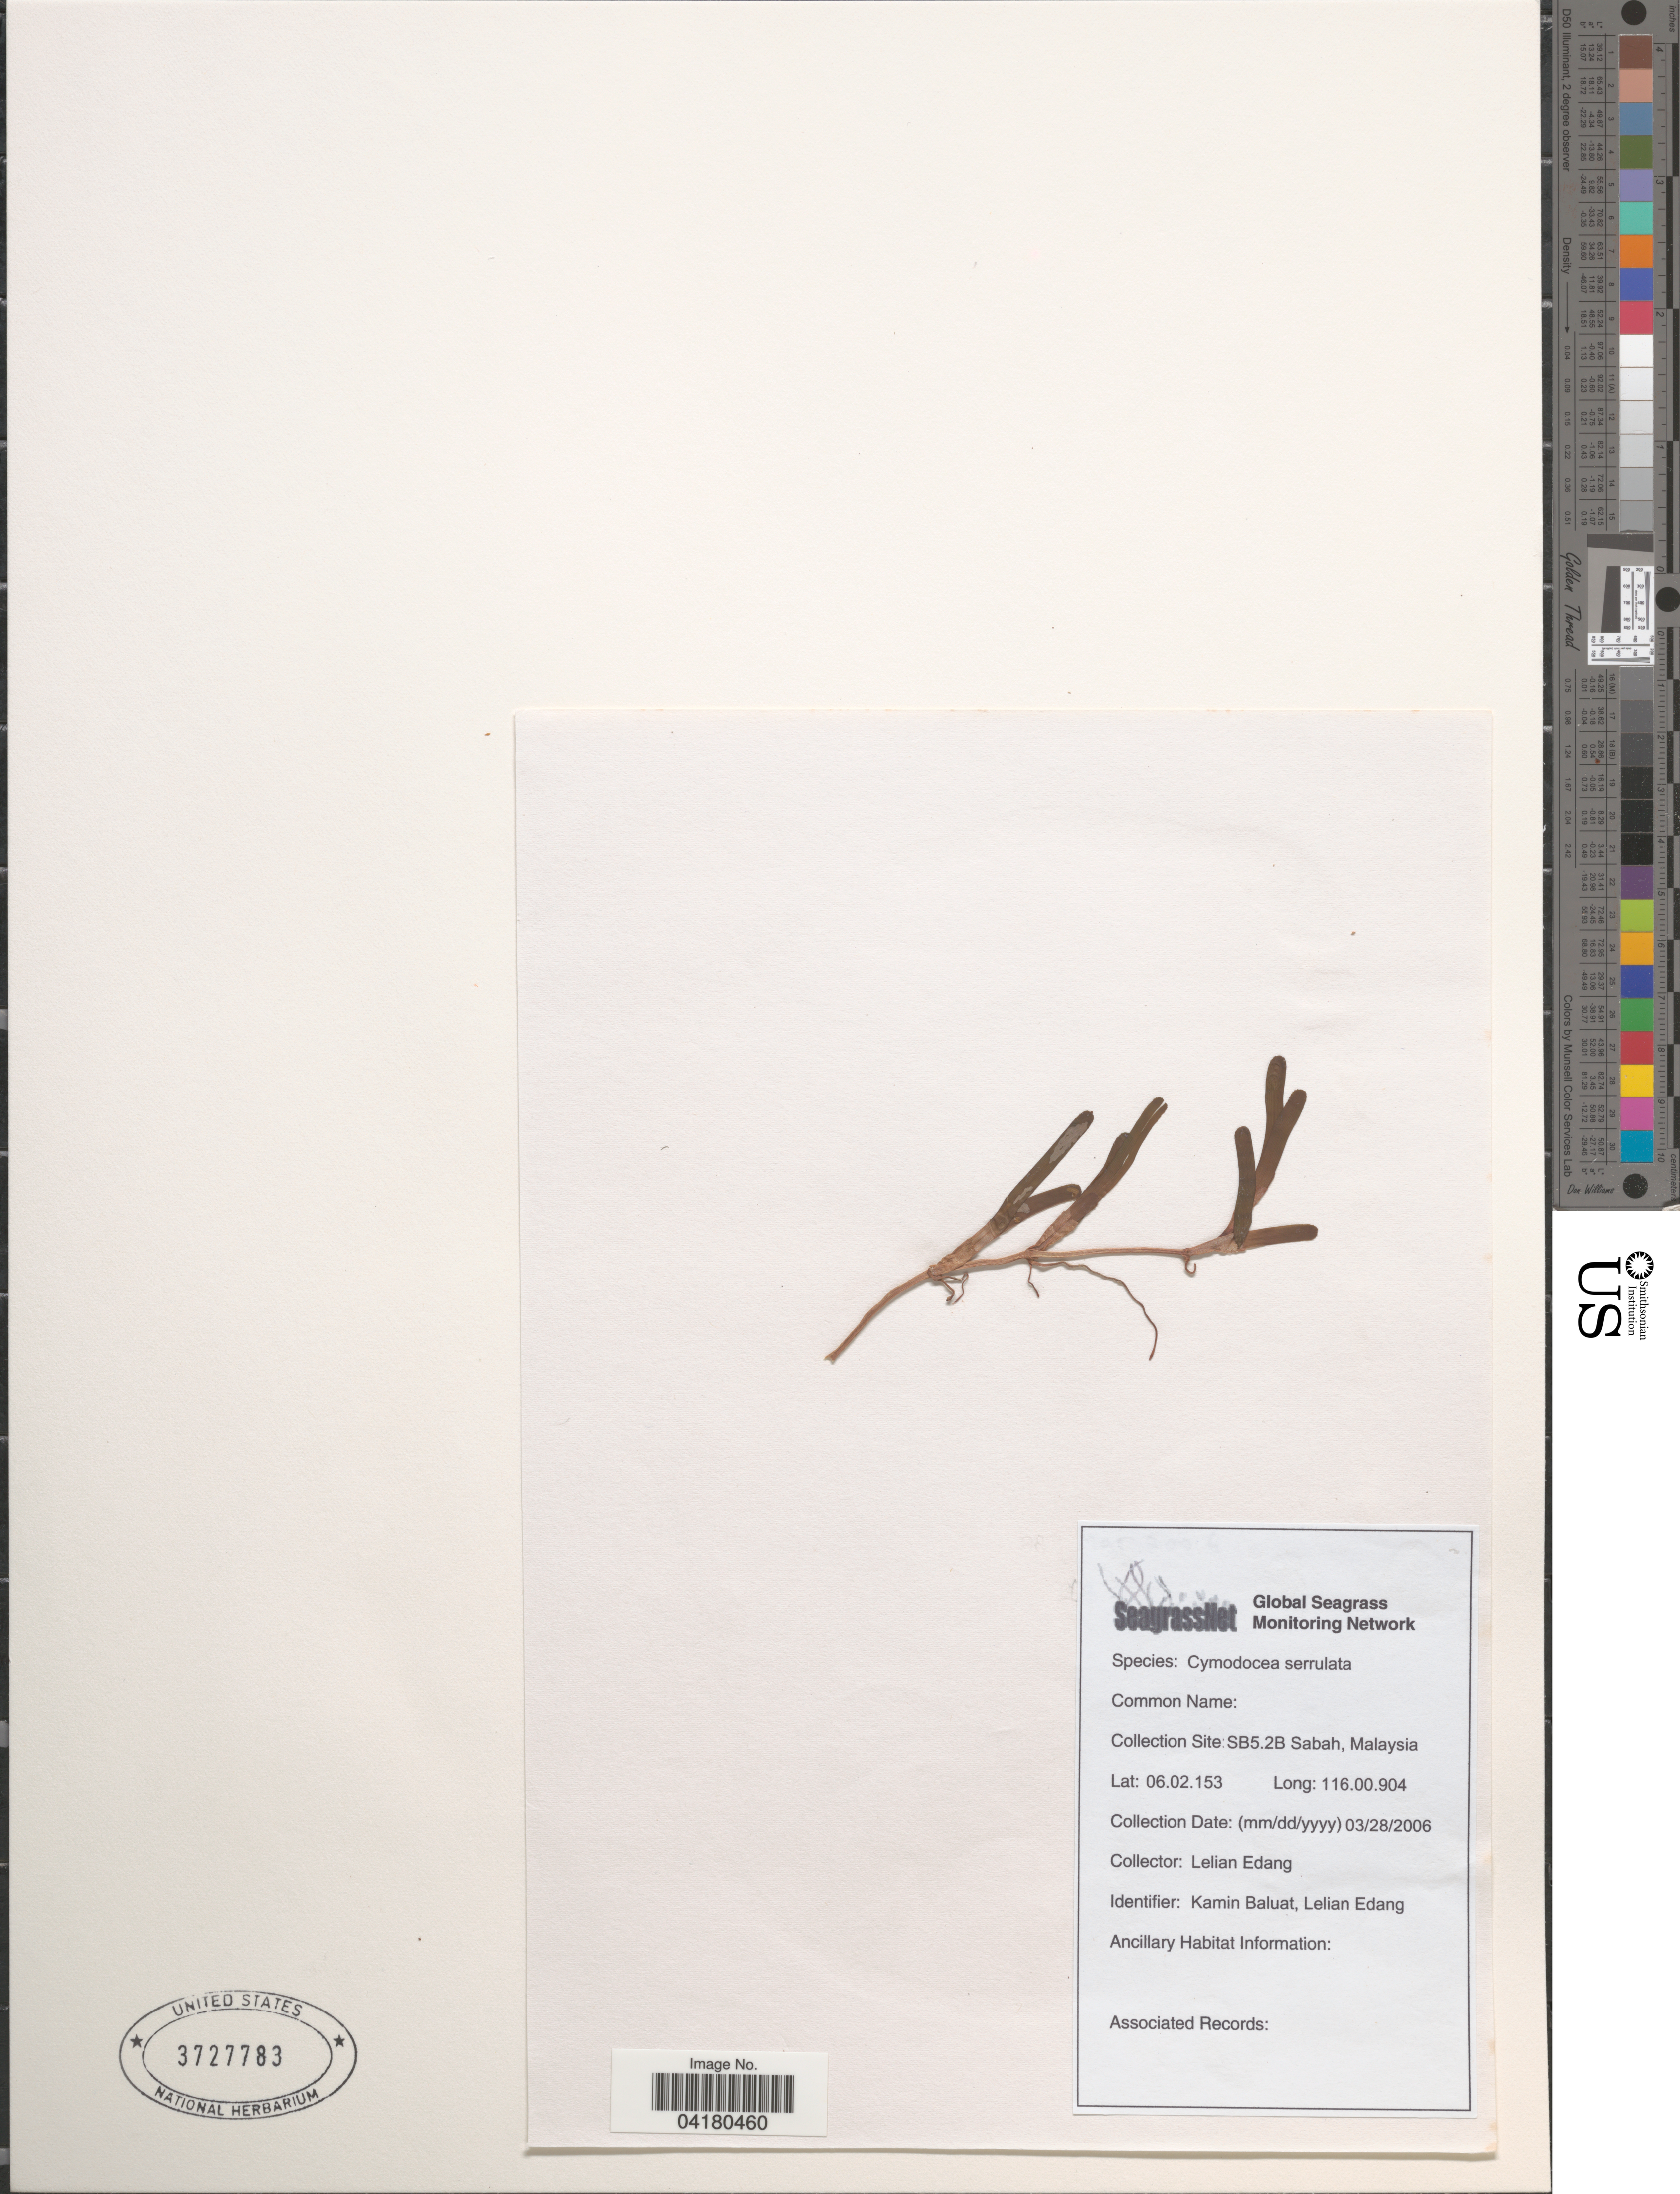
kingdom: Plantae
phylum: Tracheophyta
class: Liliopsida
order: Alismatales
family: Cymodoceaceae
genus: Cymodocea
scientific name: Cymodocea serrulata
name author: (R. Br.) Magnus & Ashers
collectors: L. Edang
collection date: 2006-03-28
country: Malaysia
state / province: Sabah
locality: Collection Site: SB5.2B.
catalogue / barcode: US 3727783